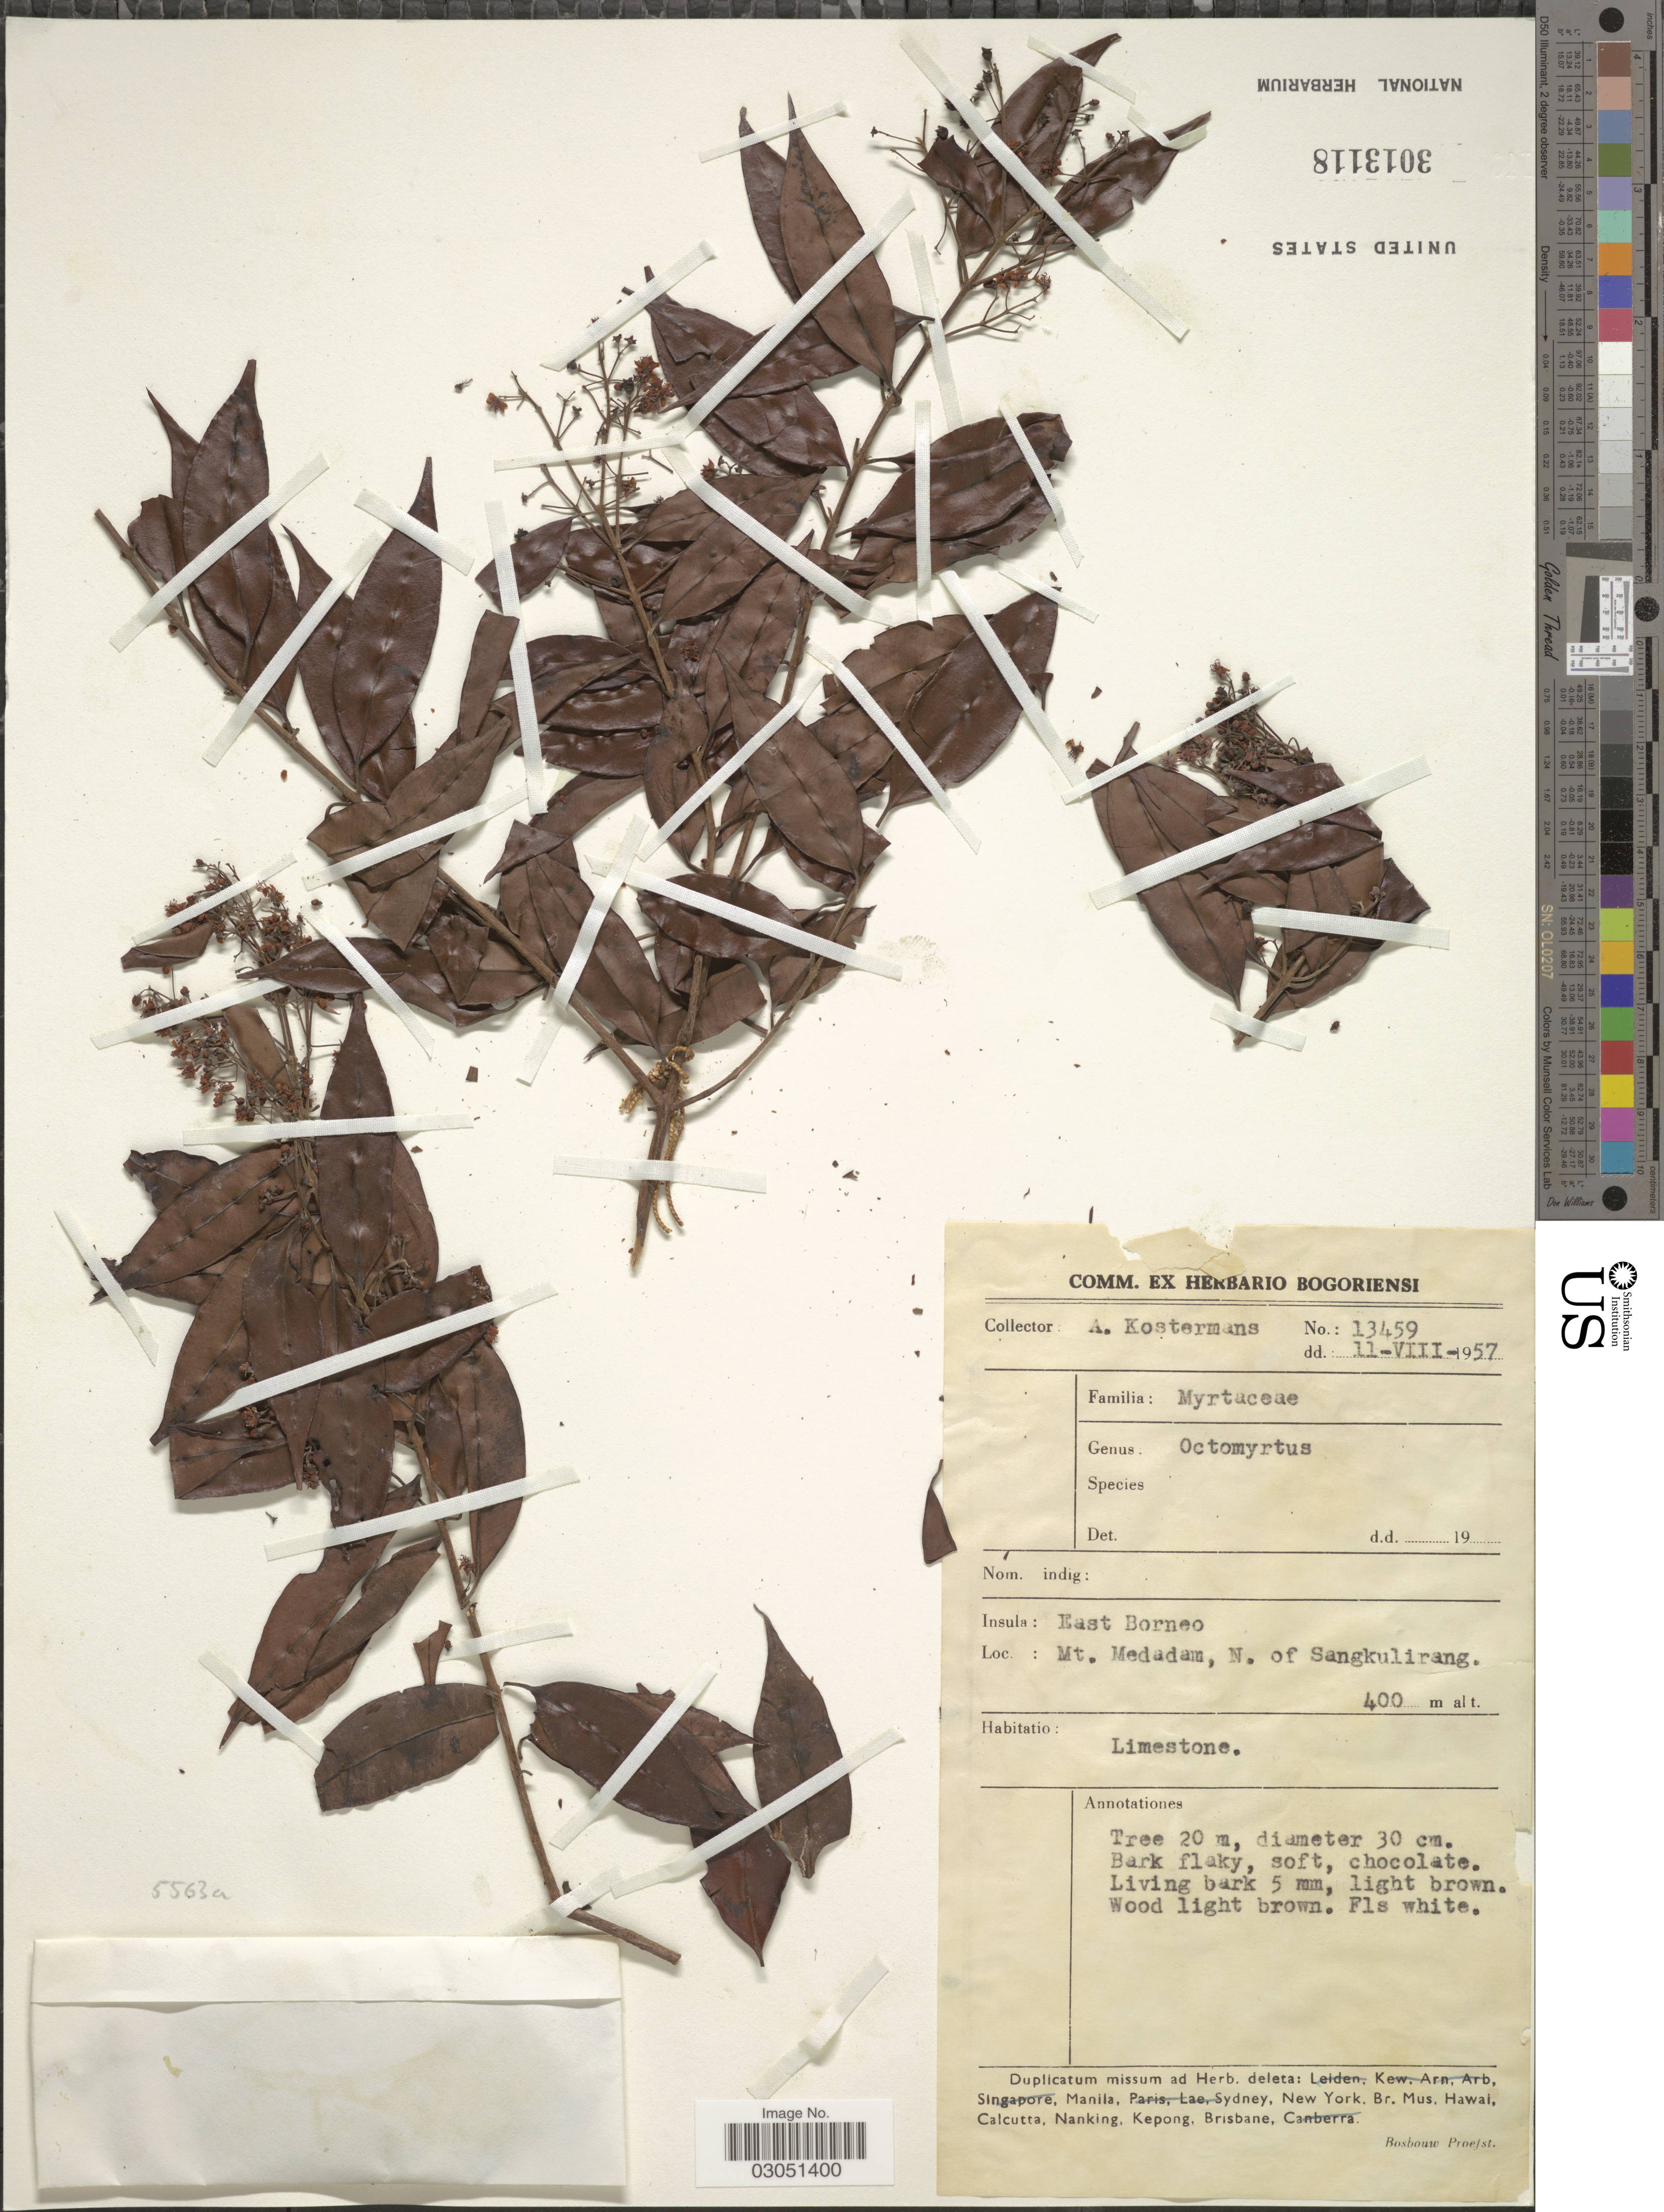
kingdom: Plantae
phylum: Tracheophyta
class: Magnoliopsida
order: Myrtales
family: Myrtaceae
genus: Octamyrtus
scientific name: Octamyrtus sp.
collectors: A. J. G. Kostermans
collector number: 13459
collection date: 1957-08-11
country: Indonesia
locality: Insula: East Borneo, Mt. Medadam, N. of Sangkulirang.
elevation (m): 400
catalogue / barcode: US 3013118